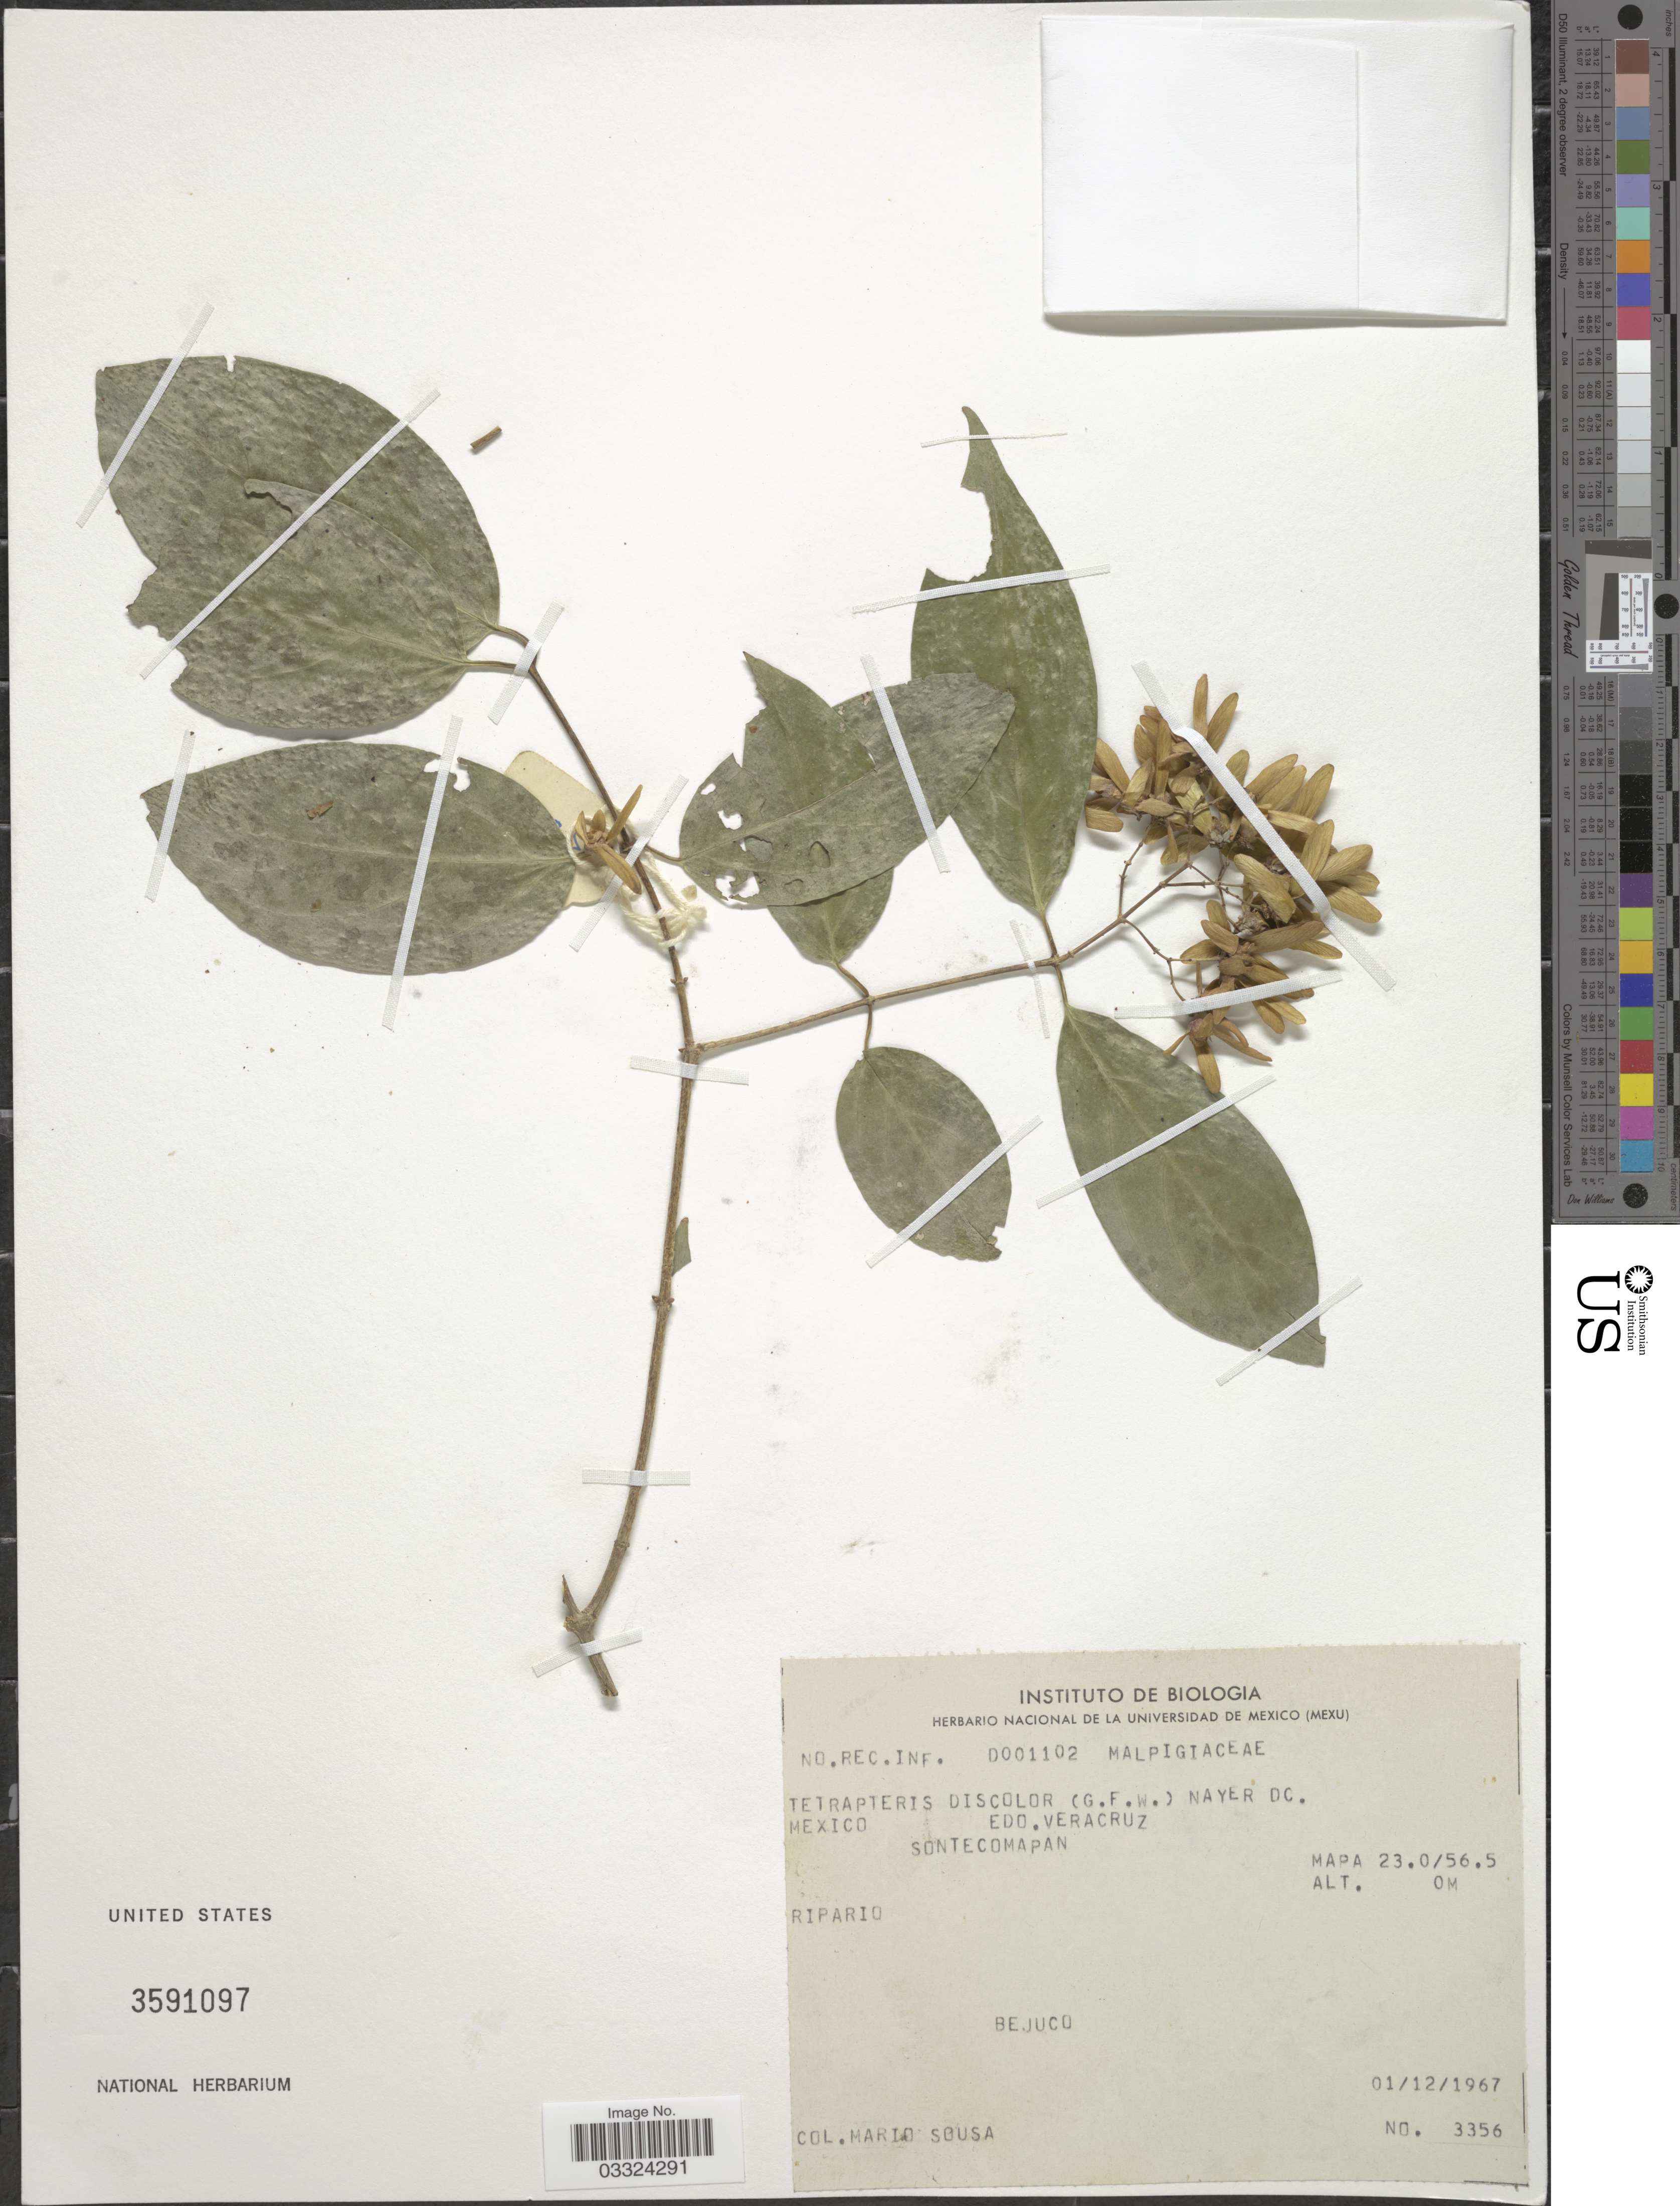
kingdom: Plantae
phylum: Tracheophyta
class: Magnoliopsida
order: Malpighiales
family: Malpighiaceae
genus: Tetrapterys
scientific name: Tetrapterys discolor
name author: (G. Mey.) DC.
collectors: M. Sousa S.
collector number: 3356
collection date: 1967-12-01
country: Mexico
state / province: Veracruz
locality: Edo. Veracruz. Sontecomapan. Mapa 23.0/ 56.5.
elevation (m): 0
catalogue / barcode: US 3591097